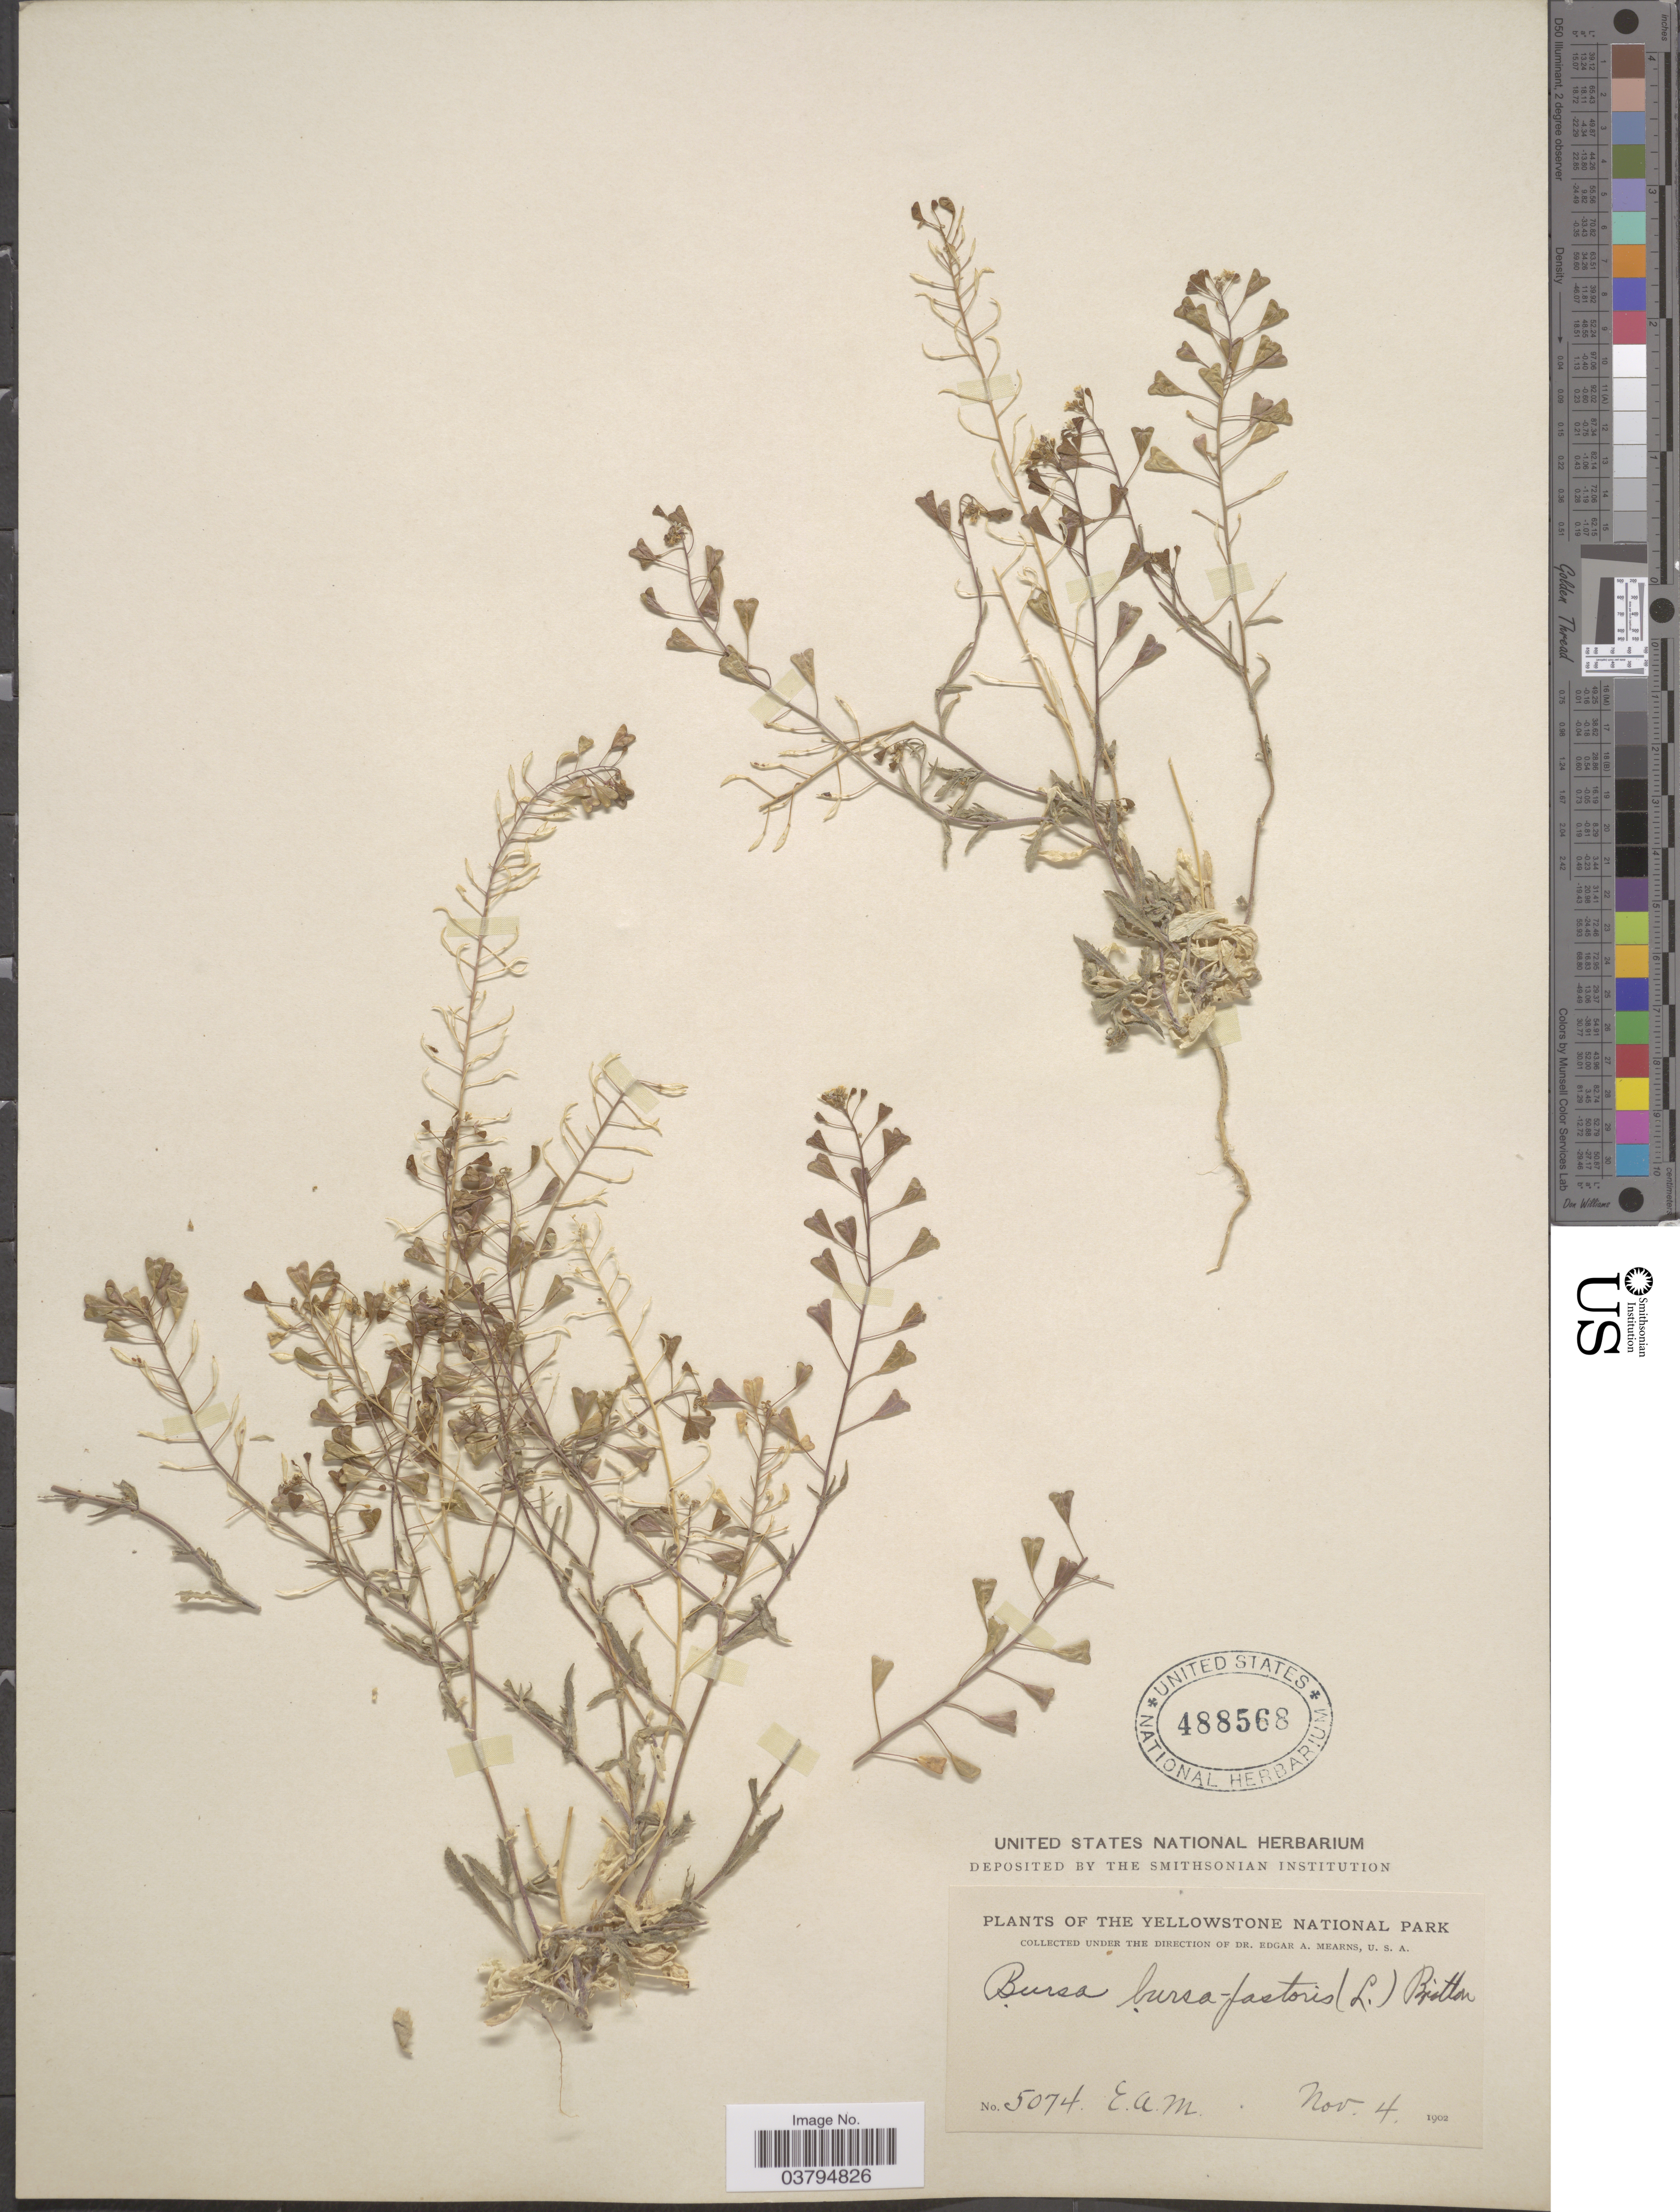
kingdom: Plantae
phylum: Tracheophyta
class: Magnoliopsida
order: Brassicales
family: Brassicaceae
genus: Capsella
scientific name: Capsella bursa-pastoris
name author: (L.) Medik.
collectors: E. A. Mearns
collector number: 5074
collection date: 1902-11-04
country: United States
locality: The Yellowstone National Park.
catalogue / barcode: US 488568